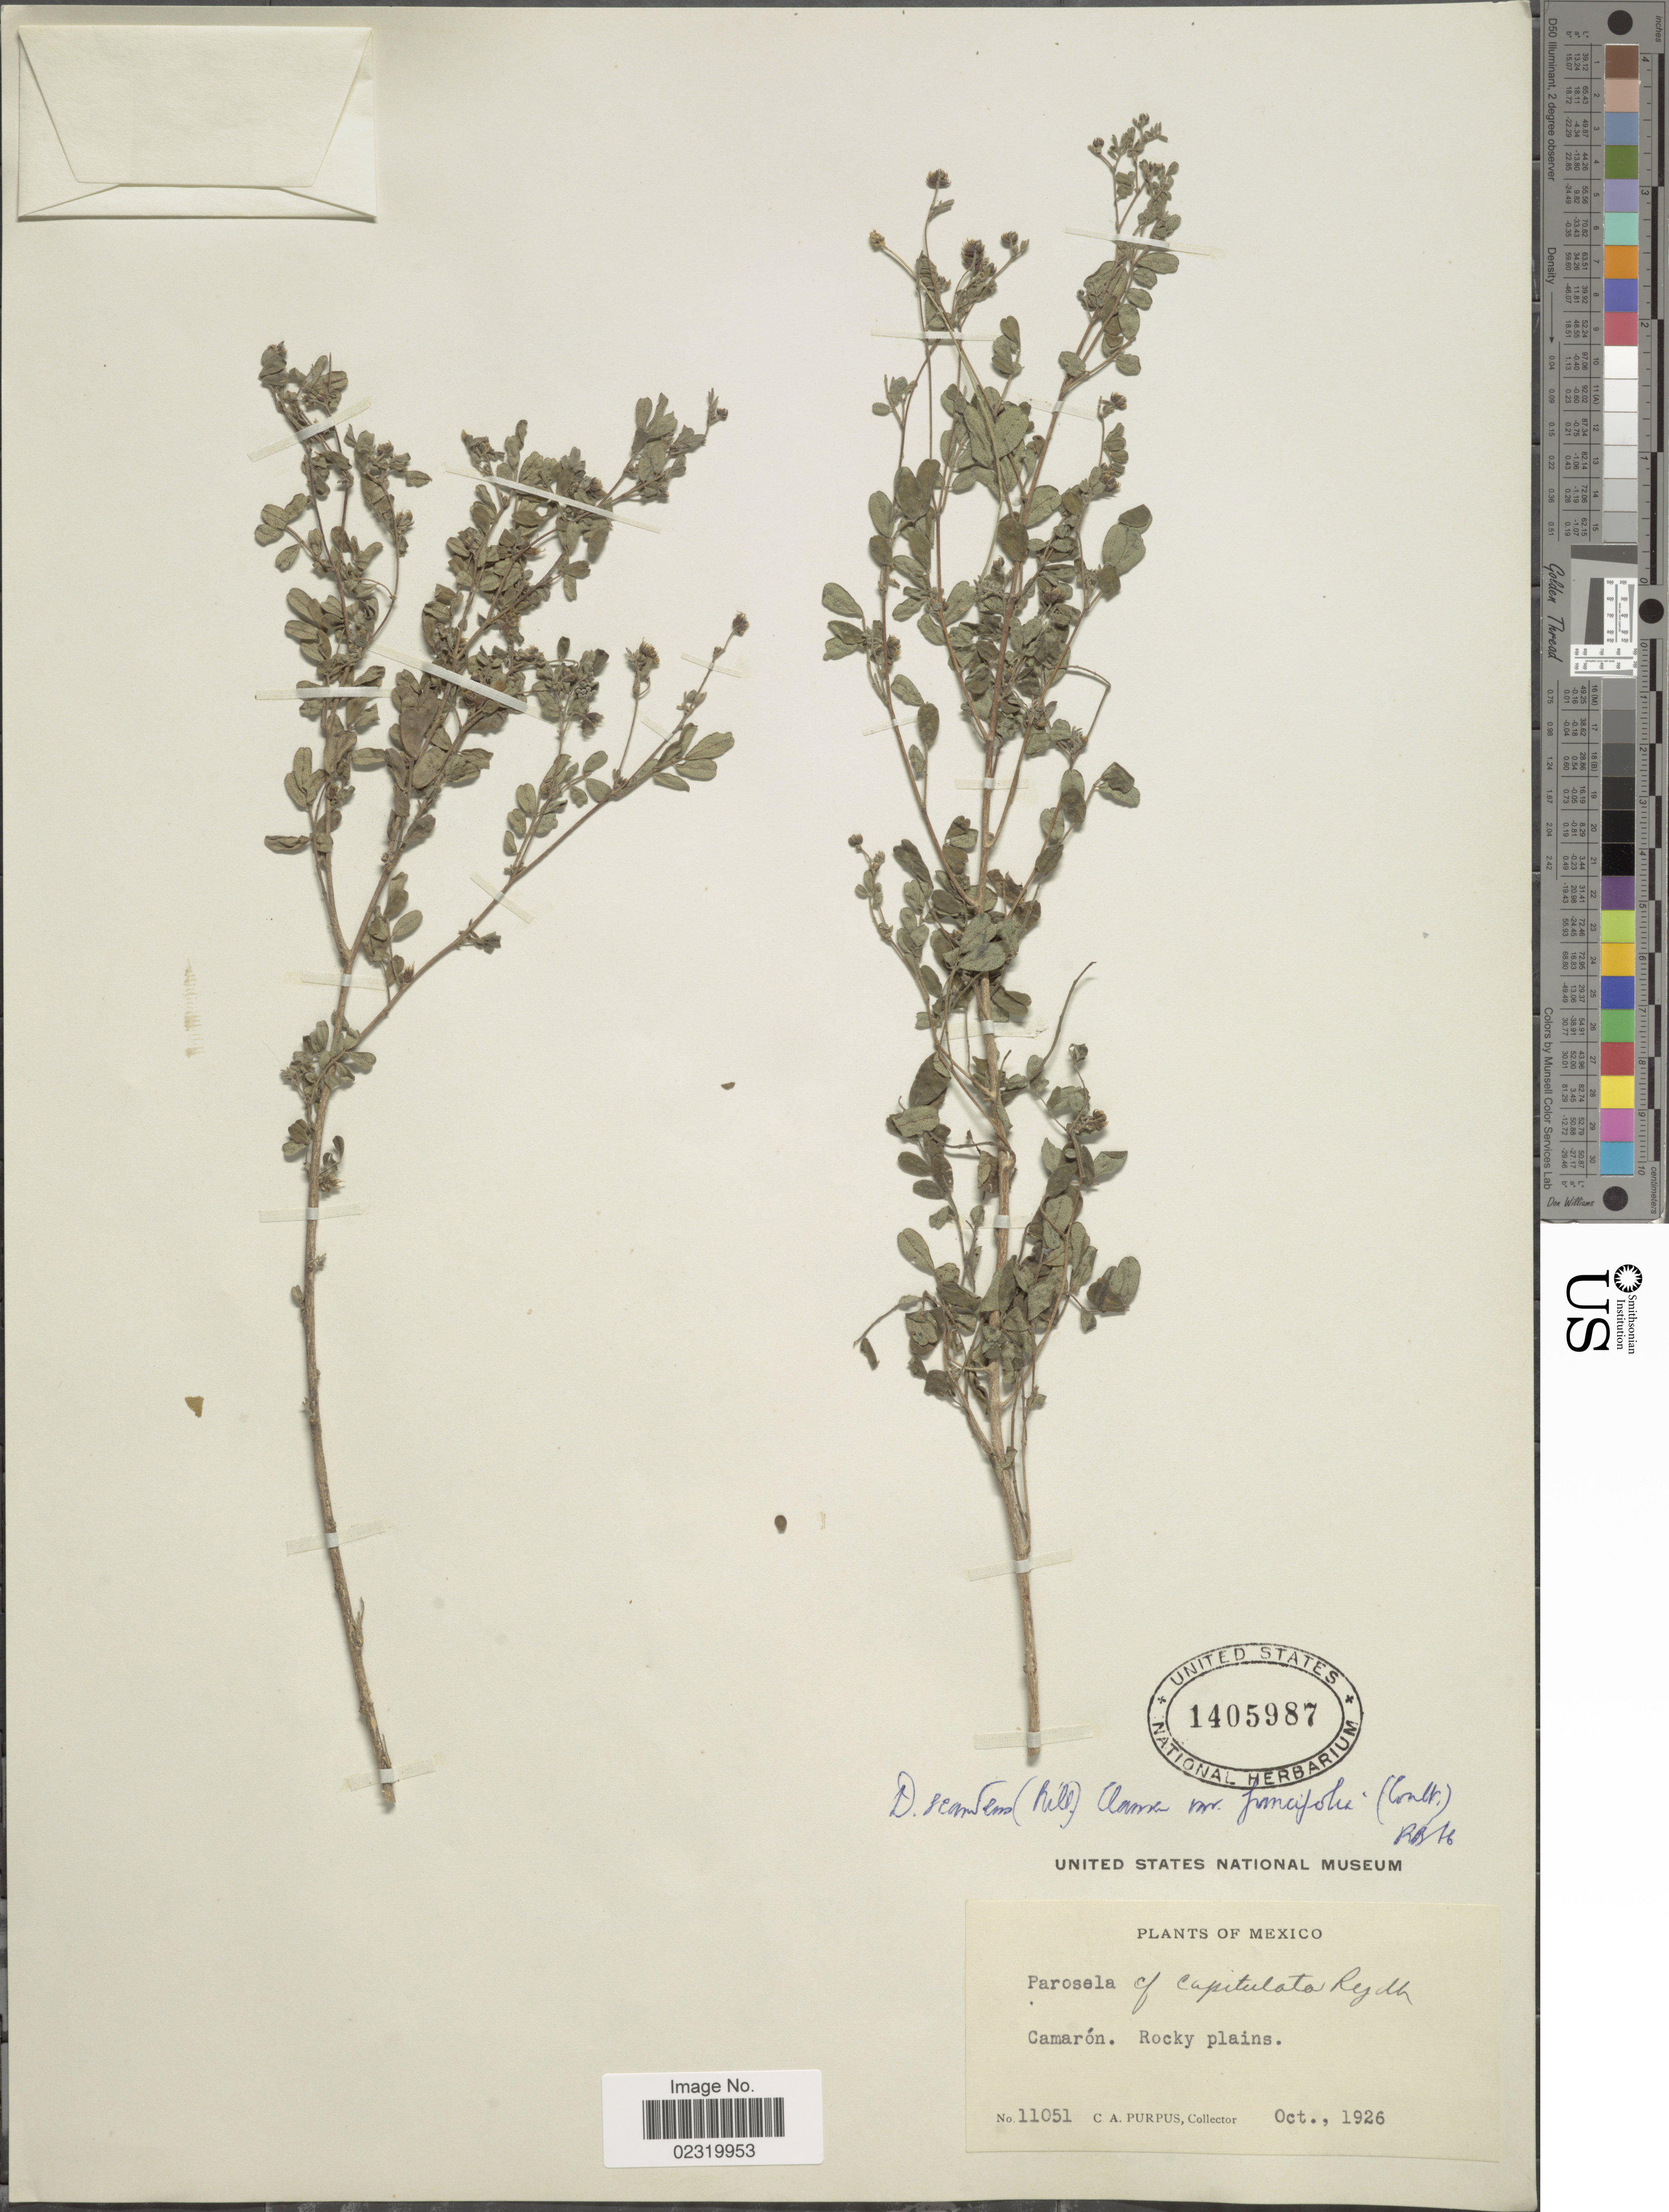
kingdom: Plantae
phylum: Tracheophyta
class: Magnoliopsida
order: Fabales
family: Fabaceae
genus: Dalea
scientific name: Dalea scandens var. paucifolia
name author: (J.M. Coult.) Barneby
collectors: C. A. Purpus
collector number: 11051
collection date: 1926-10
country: Mexico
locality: Camarón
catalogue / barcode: US 1405987